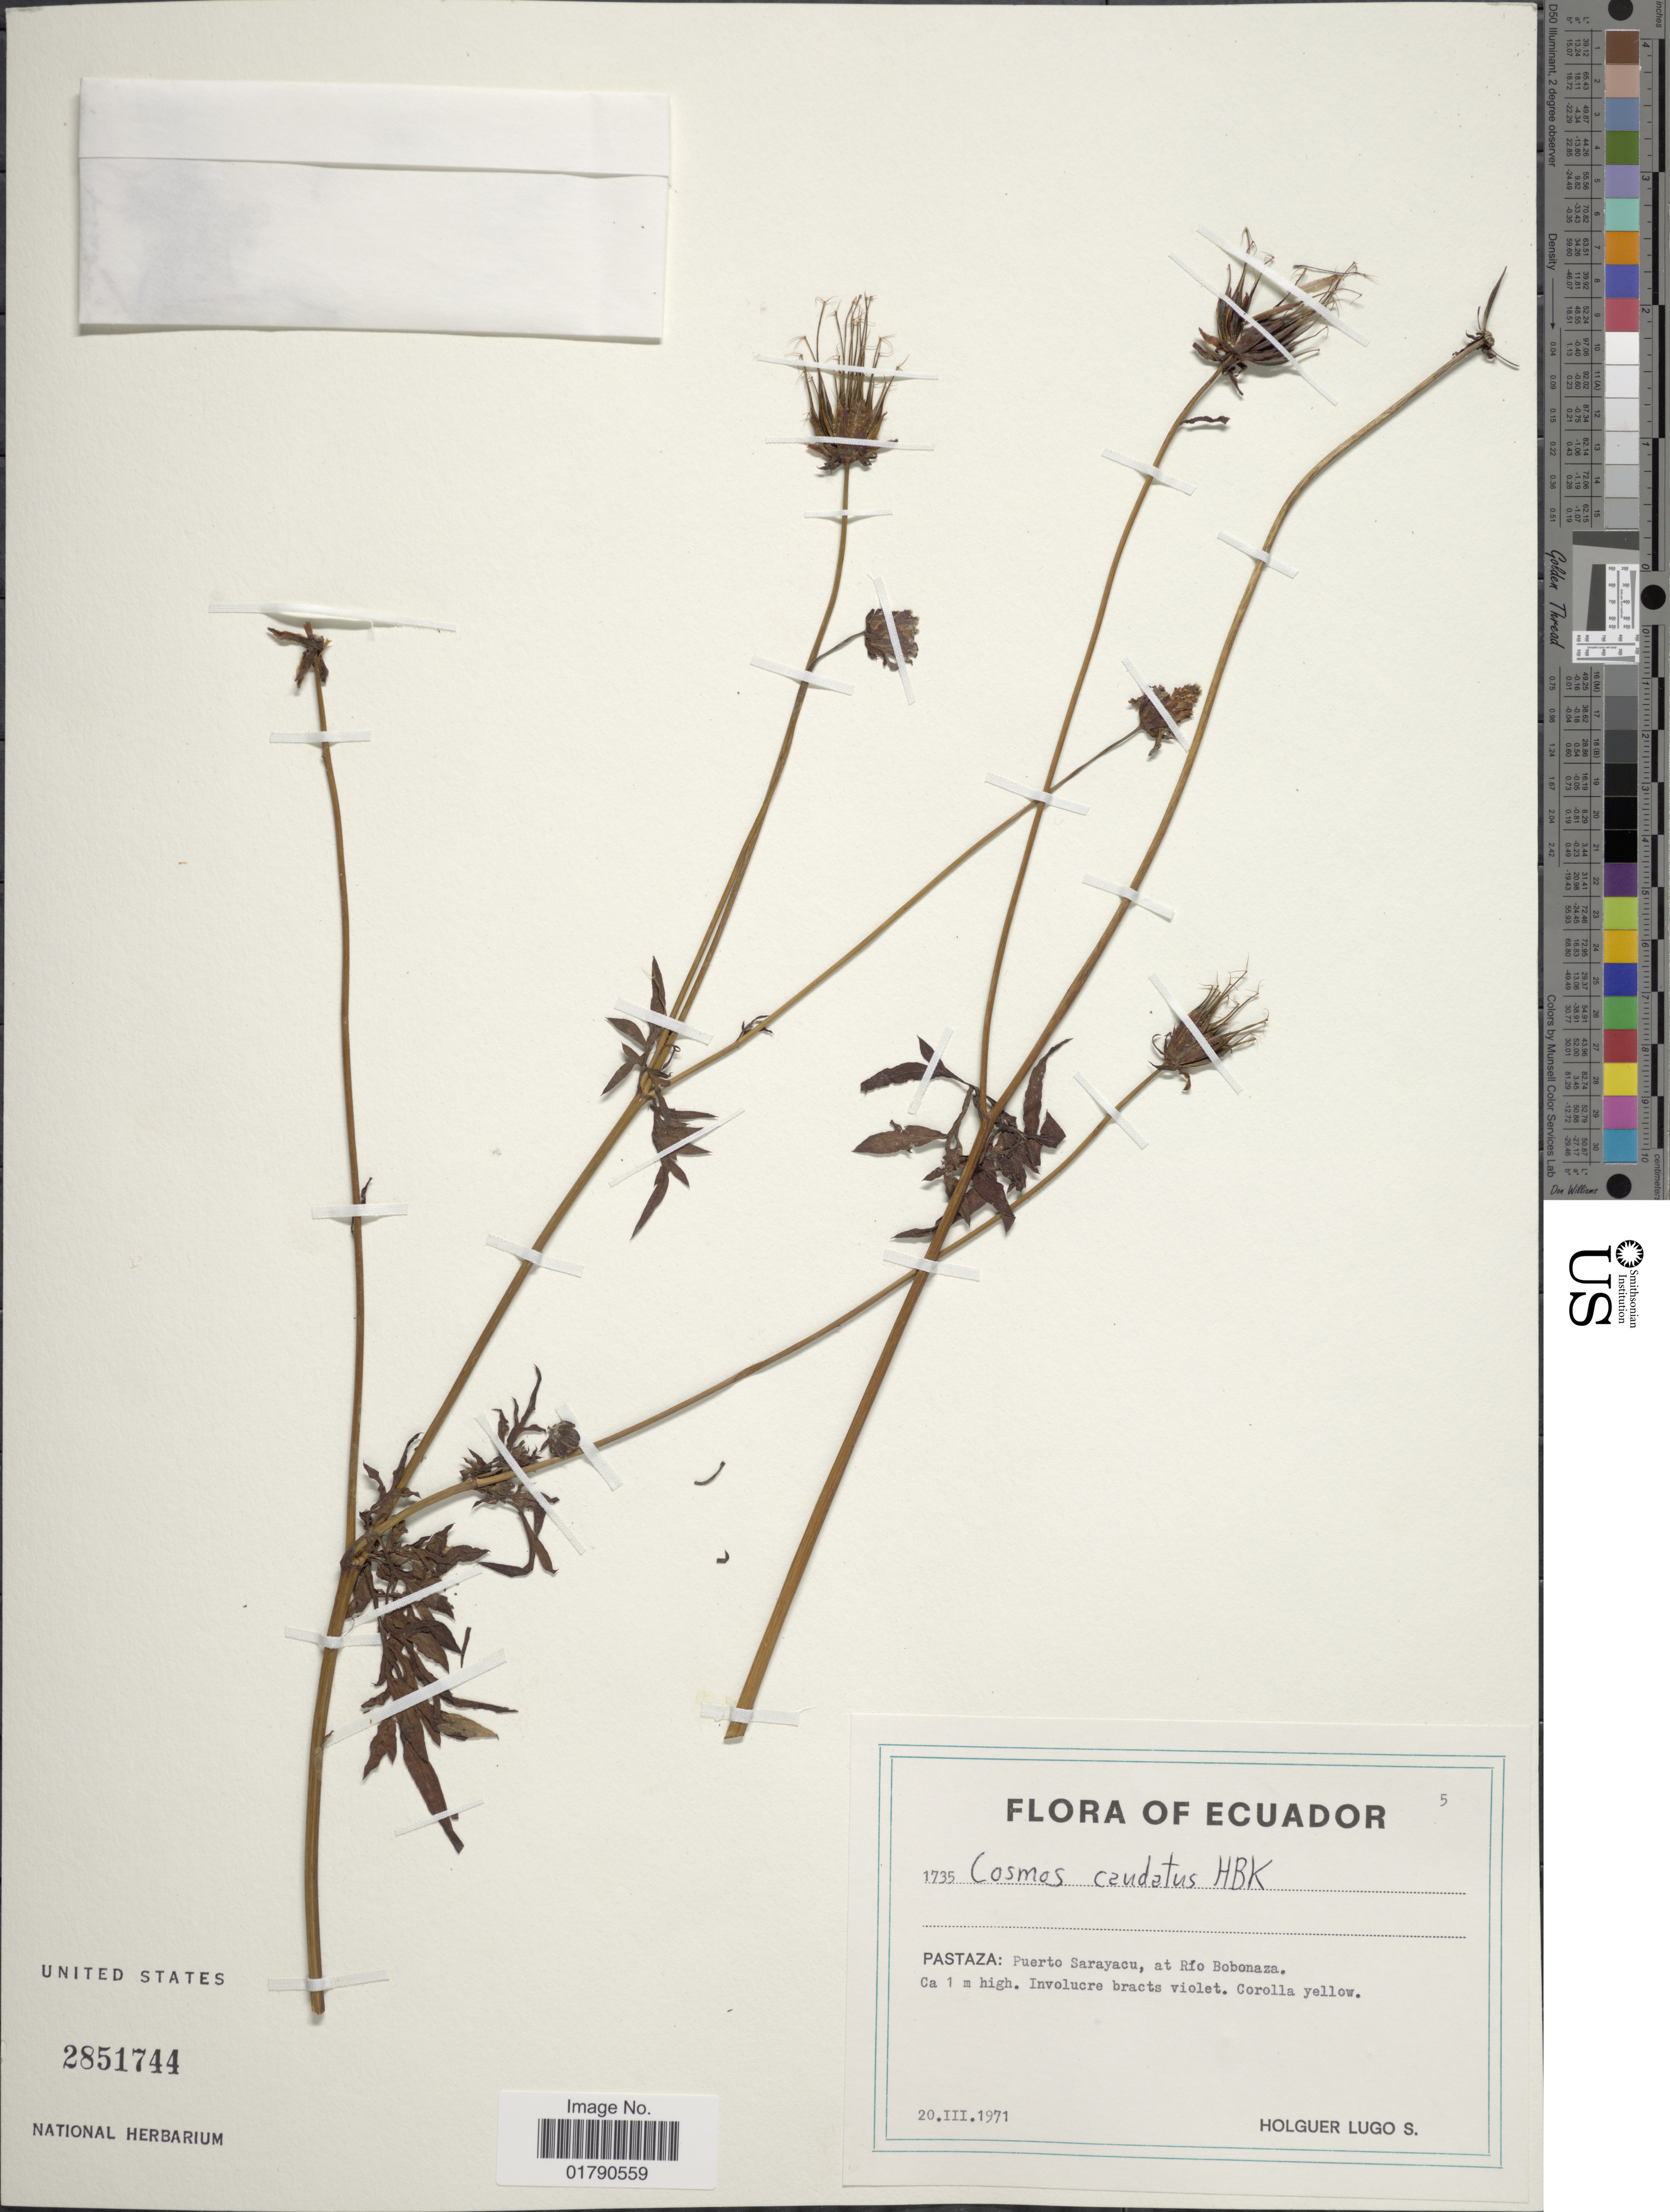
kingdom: Plantae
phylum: Tracheophyta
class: Magnoliopsida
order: Asterales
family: Asteraceae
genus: Cosmos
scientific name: Cosmos caudatus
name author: Kunth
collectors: H. Lugo S.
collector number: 1735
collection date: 1971-03-20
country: Ecuador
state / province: Pastaza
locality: Puerto Sarayacu, at Rio Bobonaza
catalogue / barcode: US 2851744